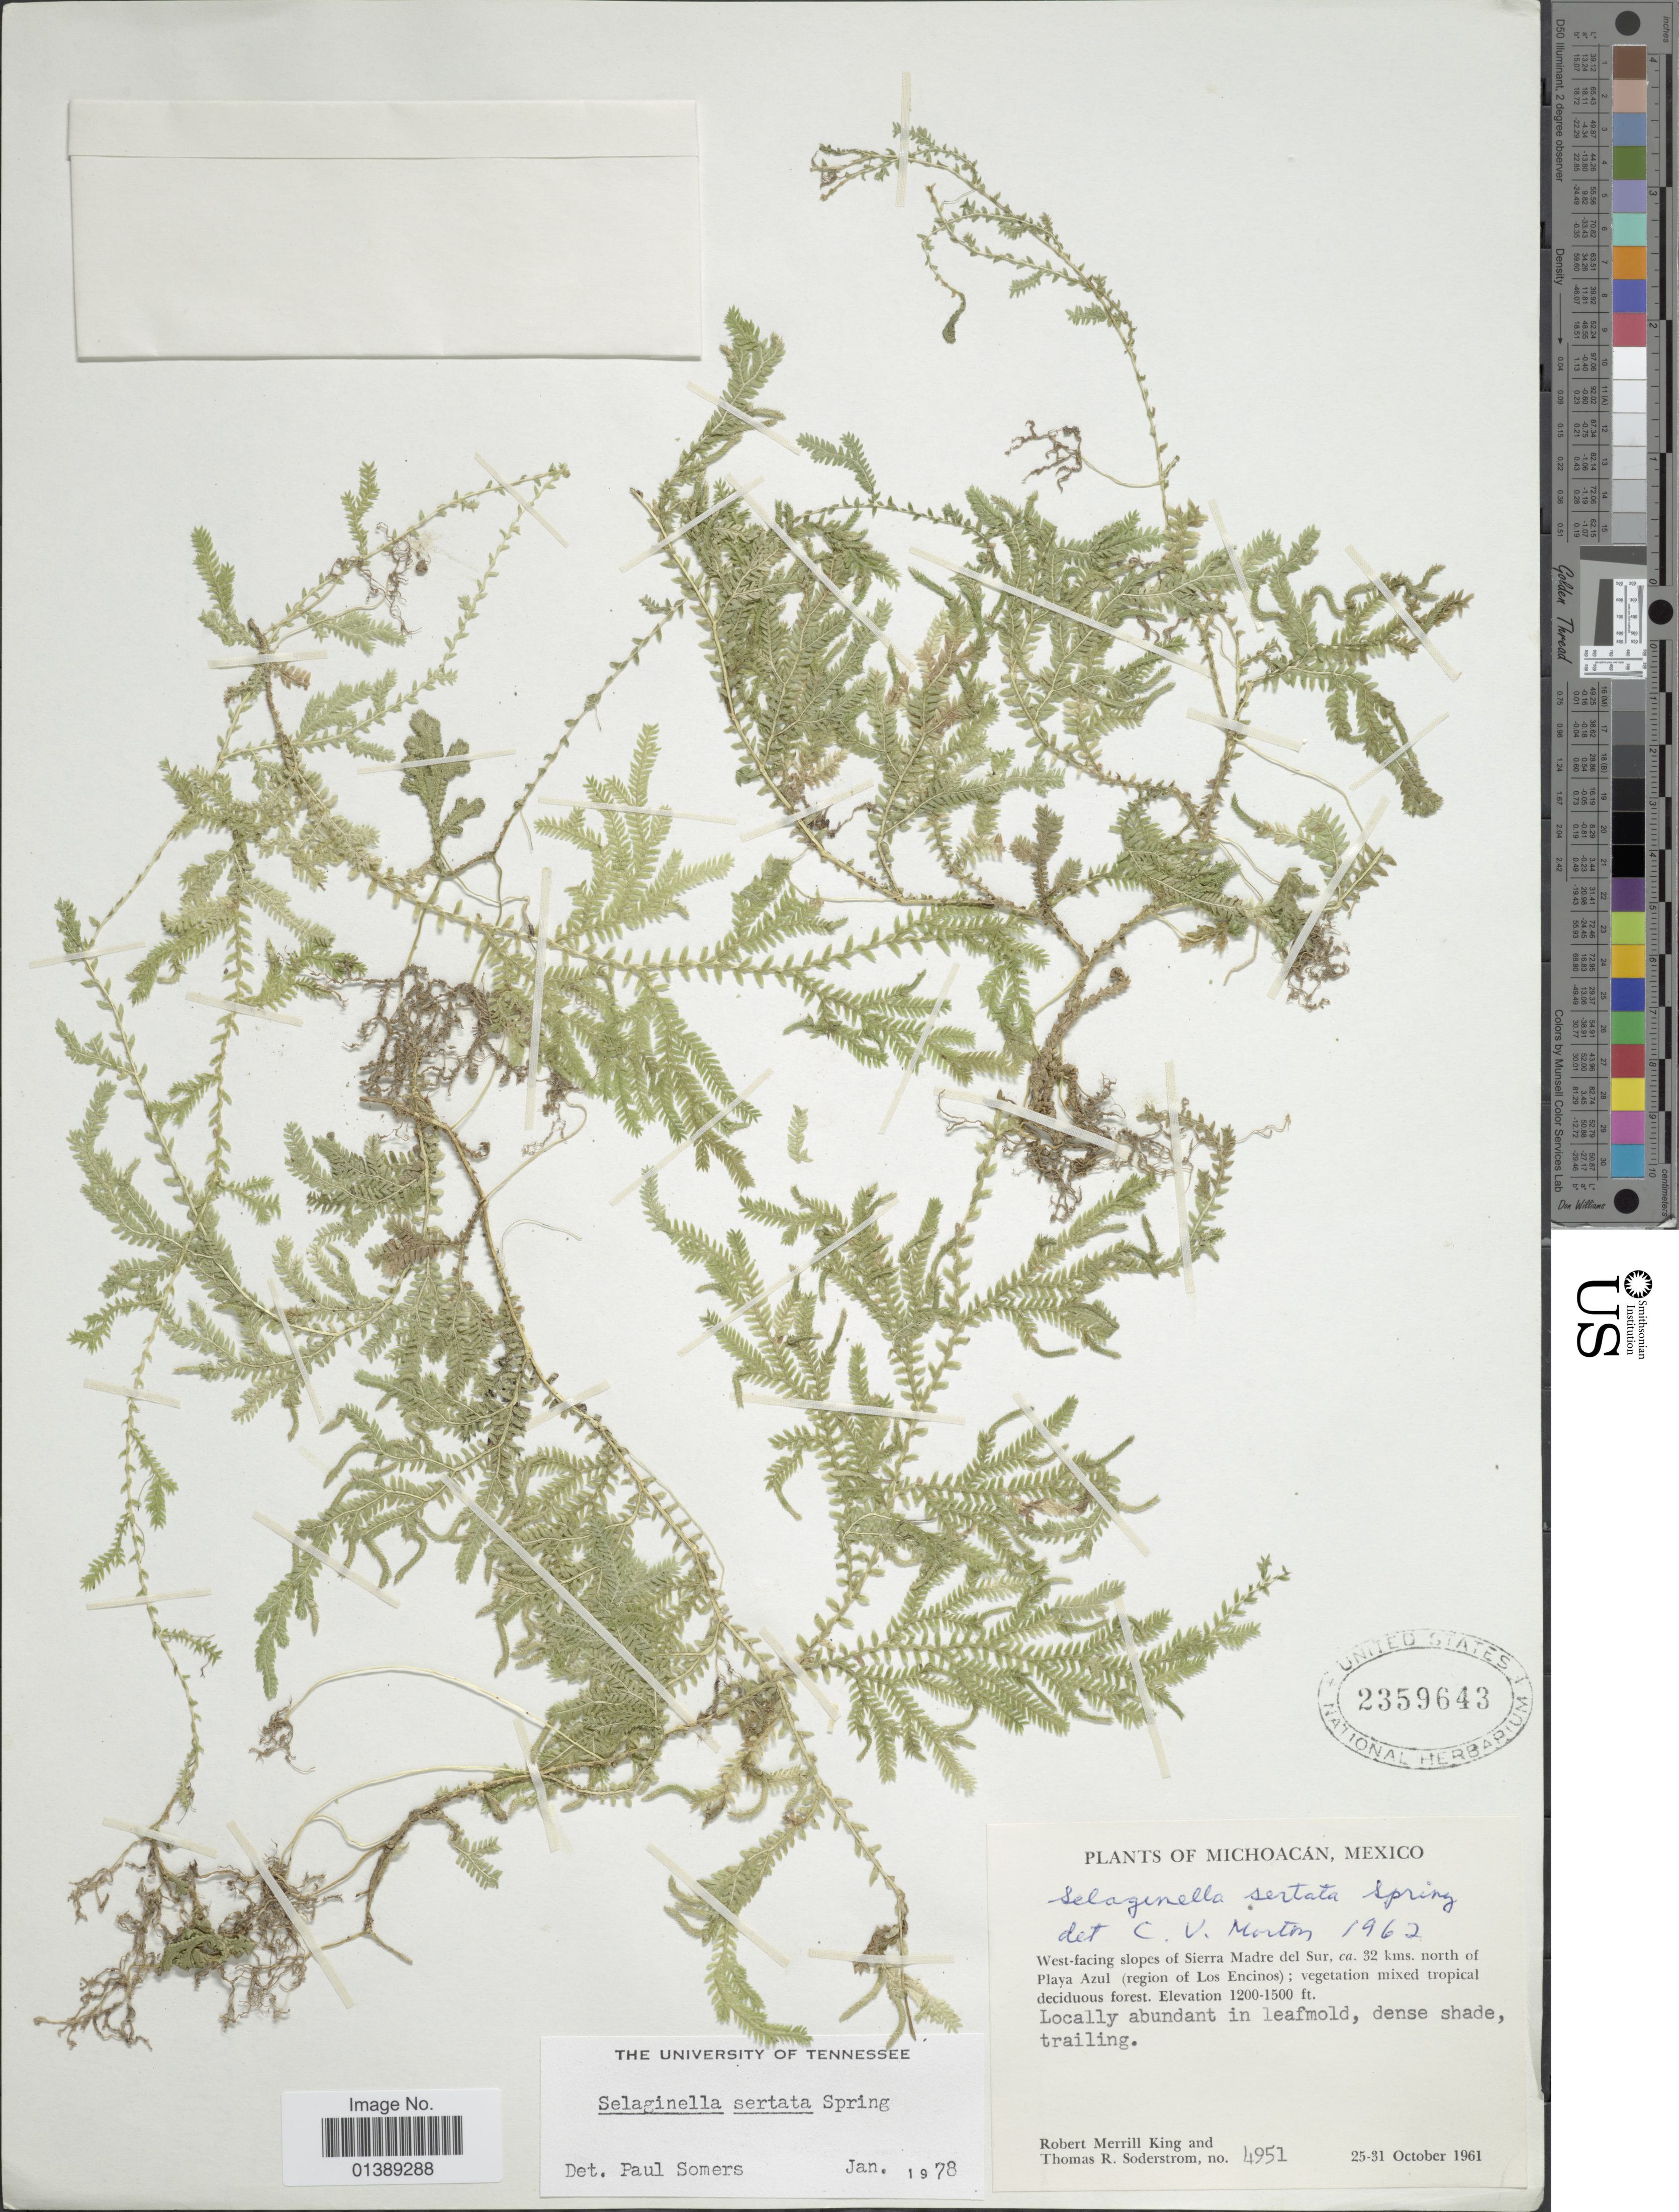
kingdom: Plantae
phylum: Tracheophyta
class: Lycopodiopsida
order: Selaginellales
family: Selaginellaceae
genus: Selaginella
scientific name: Selaginella sertata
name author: Spring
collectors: R. M. King & T. R. Soderstrom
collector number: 4951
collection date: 1961-10-25/1961-10-31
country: Mexico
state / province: Michoacán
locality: West-facing slopes of Sierra Madre Sur, ca 32 kms north of Playa Azul 9region of Los Encinos)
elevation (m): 366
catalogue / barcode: US 2359643